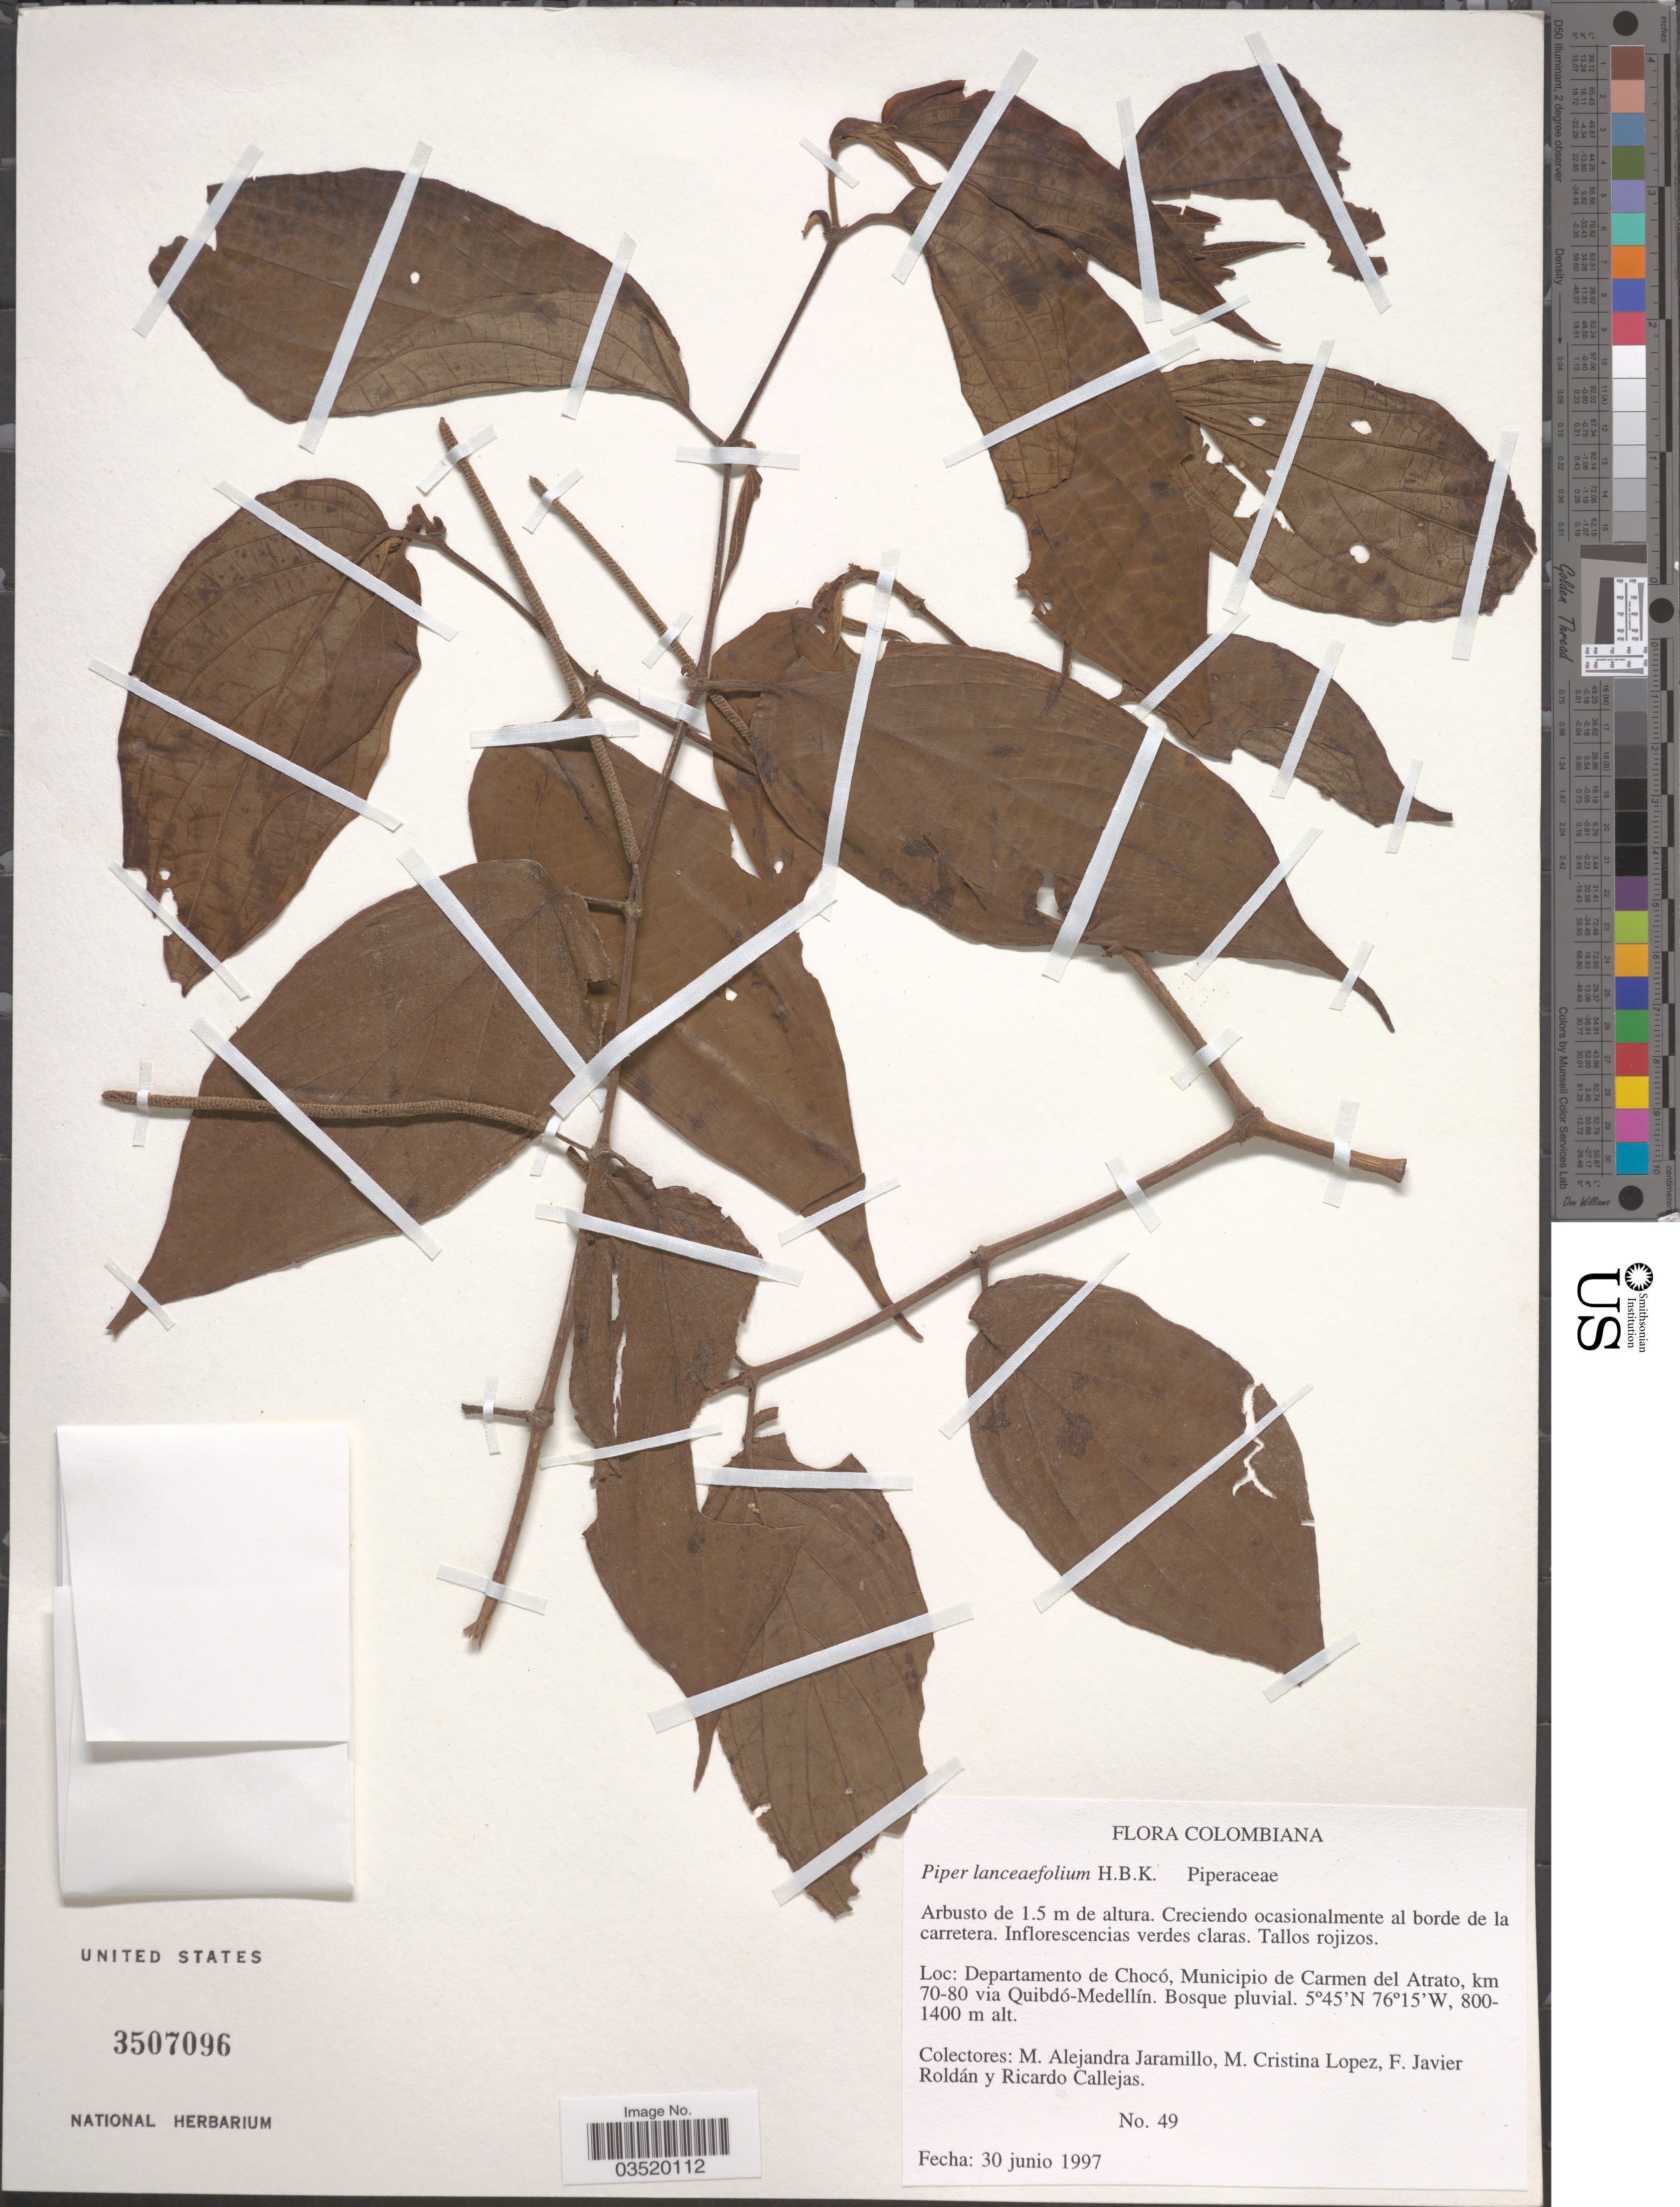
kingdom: Plantae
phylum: Tracheophyta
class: Magnoliopsida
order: Piperales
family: Piperaceae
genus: Piper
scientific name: Piper lanceifolium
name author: Kunth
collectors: M. A. Jaramillo, M. Lopez, F. J. Roldán & R. Callejas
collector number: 49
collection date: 1997-06-30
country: Colombia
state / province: Chocó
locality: Departamento de Chocó, Municipio de Carmen del Atrato, km 70-80 via Quibdó-Medellín.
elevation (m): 800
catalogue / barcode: US 3507096